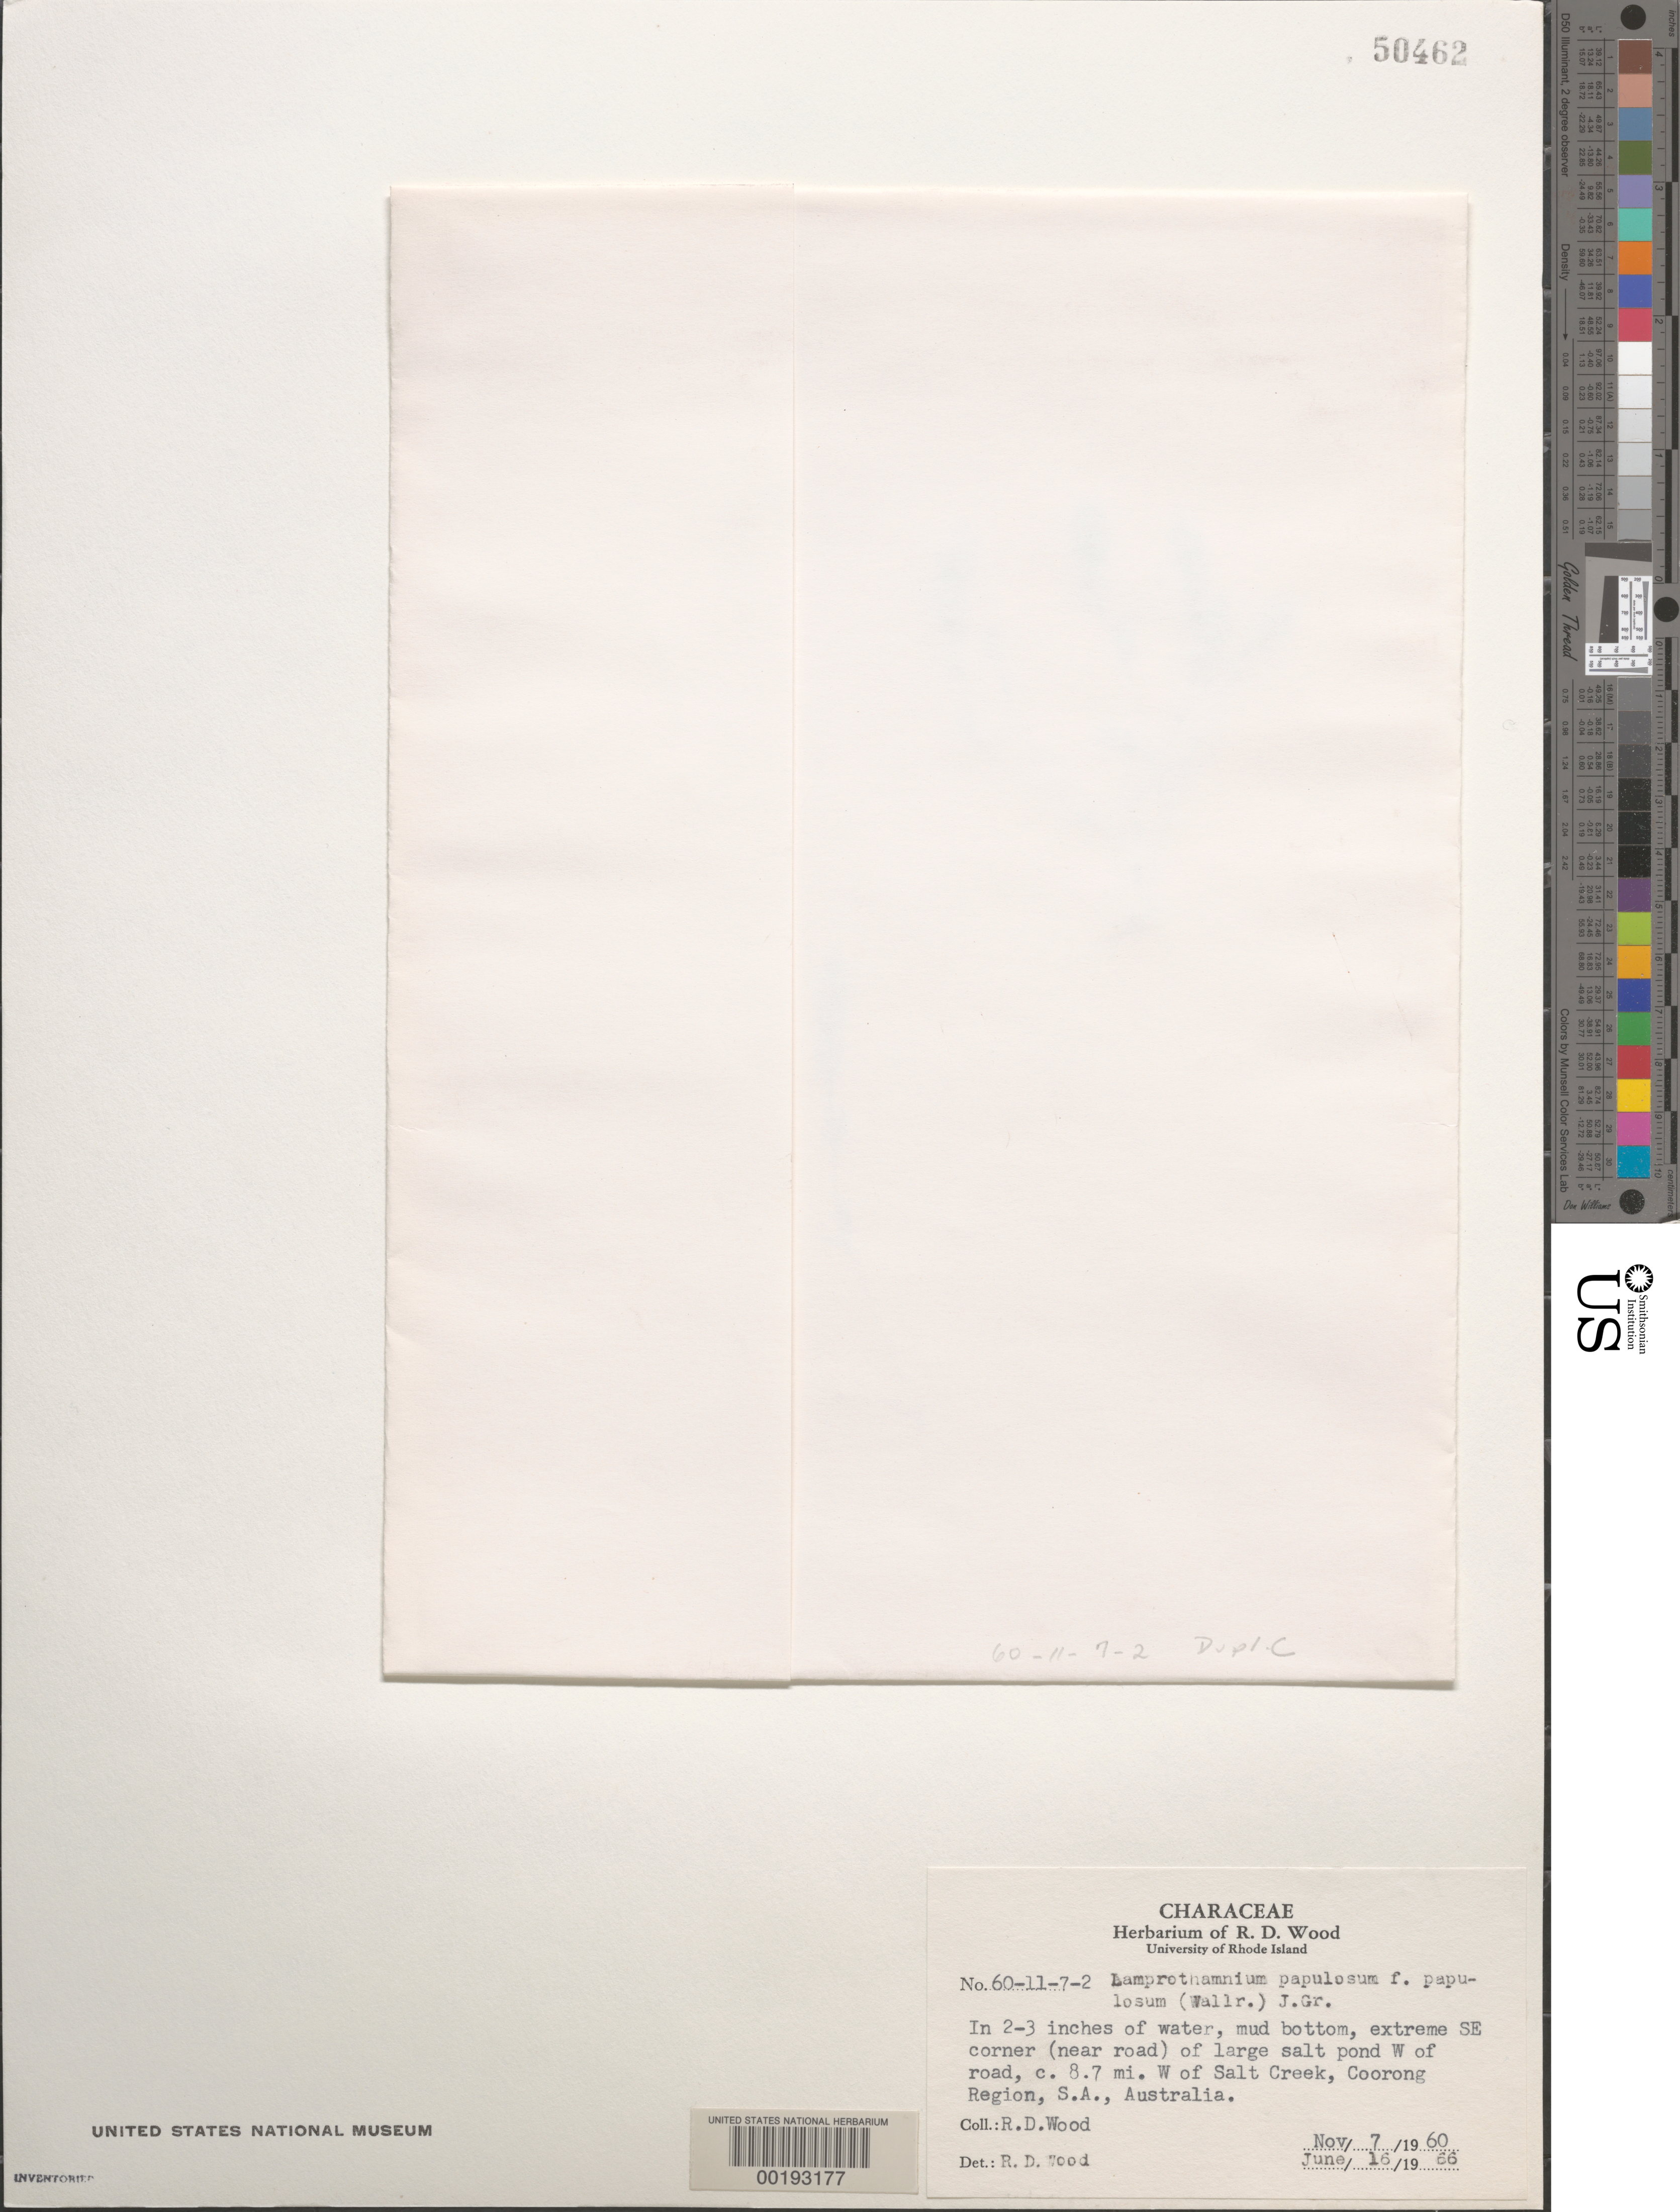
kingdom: Plantae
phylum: Charophyta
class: Charophyceae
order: Charales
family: Characeae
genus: Lamprothamnium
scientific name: Lamprothamnium papulosum f. papulosum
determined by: Wood, R. D.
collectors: R. Wood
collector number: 60-11-7-2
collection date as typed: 07 Nov 1960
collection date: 1960-11-07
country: Australia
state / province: South Australia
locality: Coorong region, ca. 8.7 miles west of salt creek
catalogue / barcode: US 50462